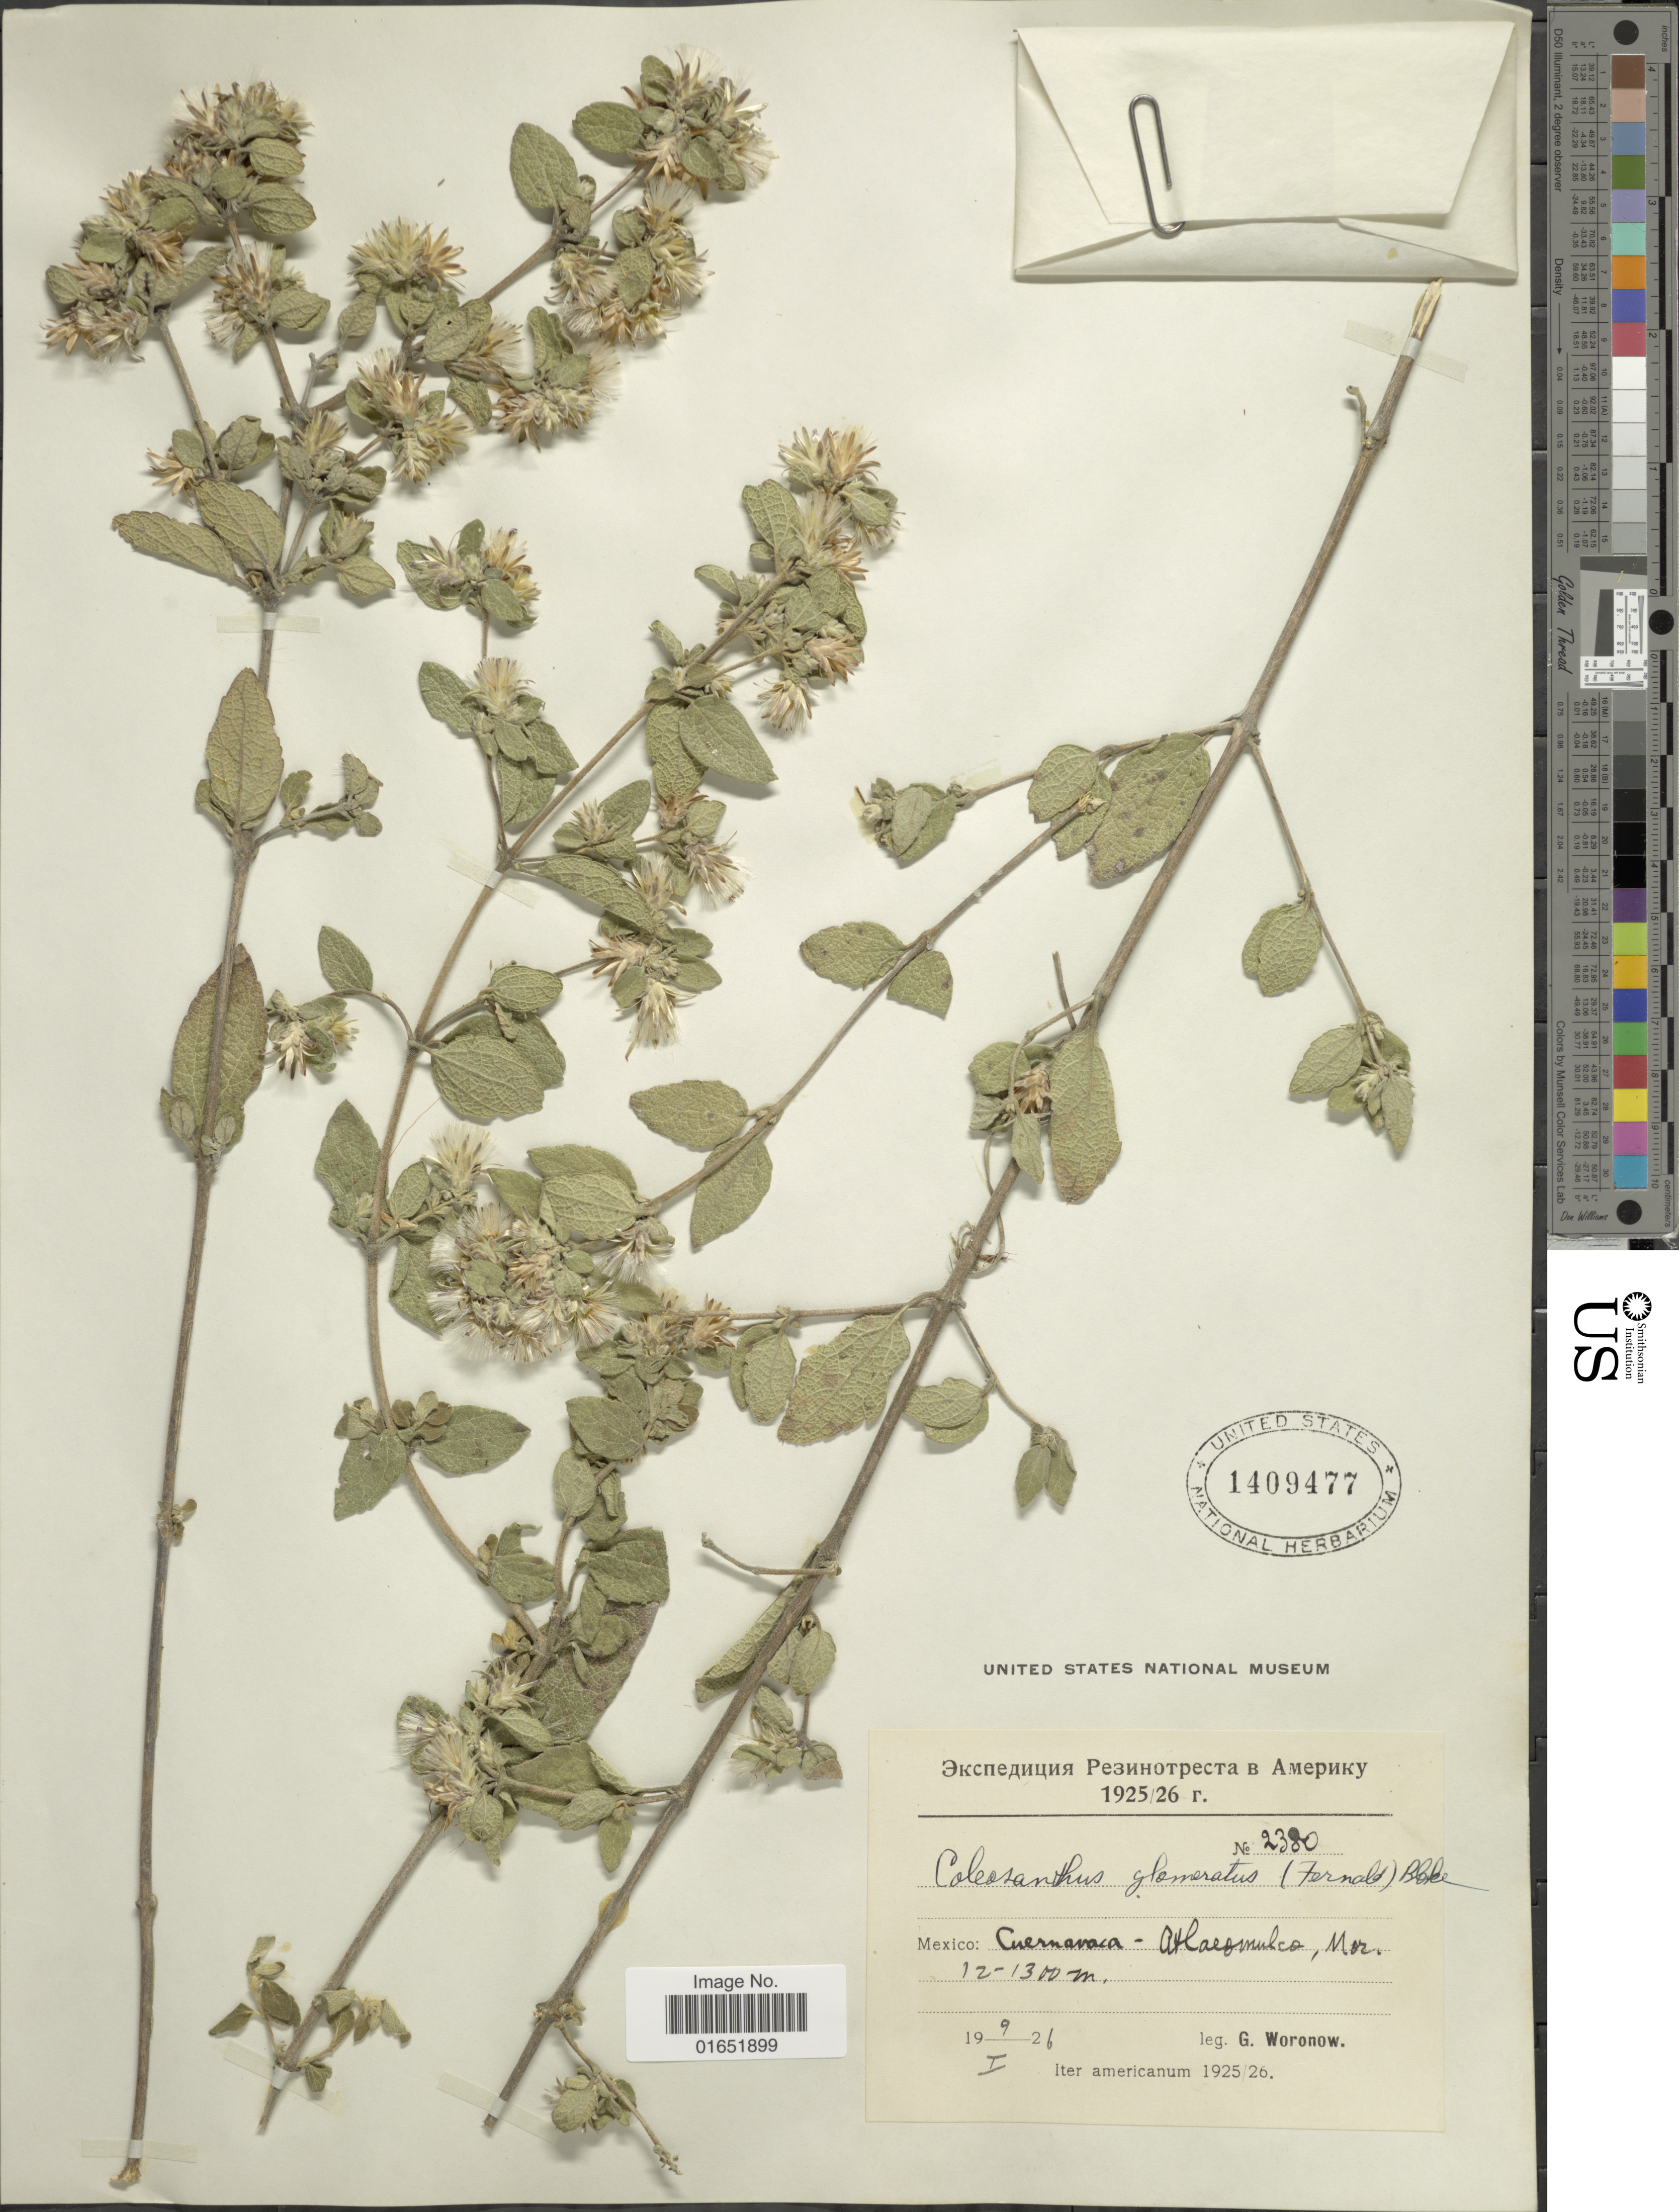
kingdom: Plantae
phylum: Tracheophyta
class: Magnoliopsida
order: Asterales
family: Asteraceae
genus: Brickellia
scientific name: Brickellia glomerata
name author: Fernald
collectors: G. Woronow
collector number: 2380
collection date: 1926-01-09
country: Mexico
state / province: Morelos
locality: Cuernavaca - Atlacomulco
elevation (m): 1200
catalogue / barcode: US 1409477